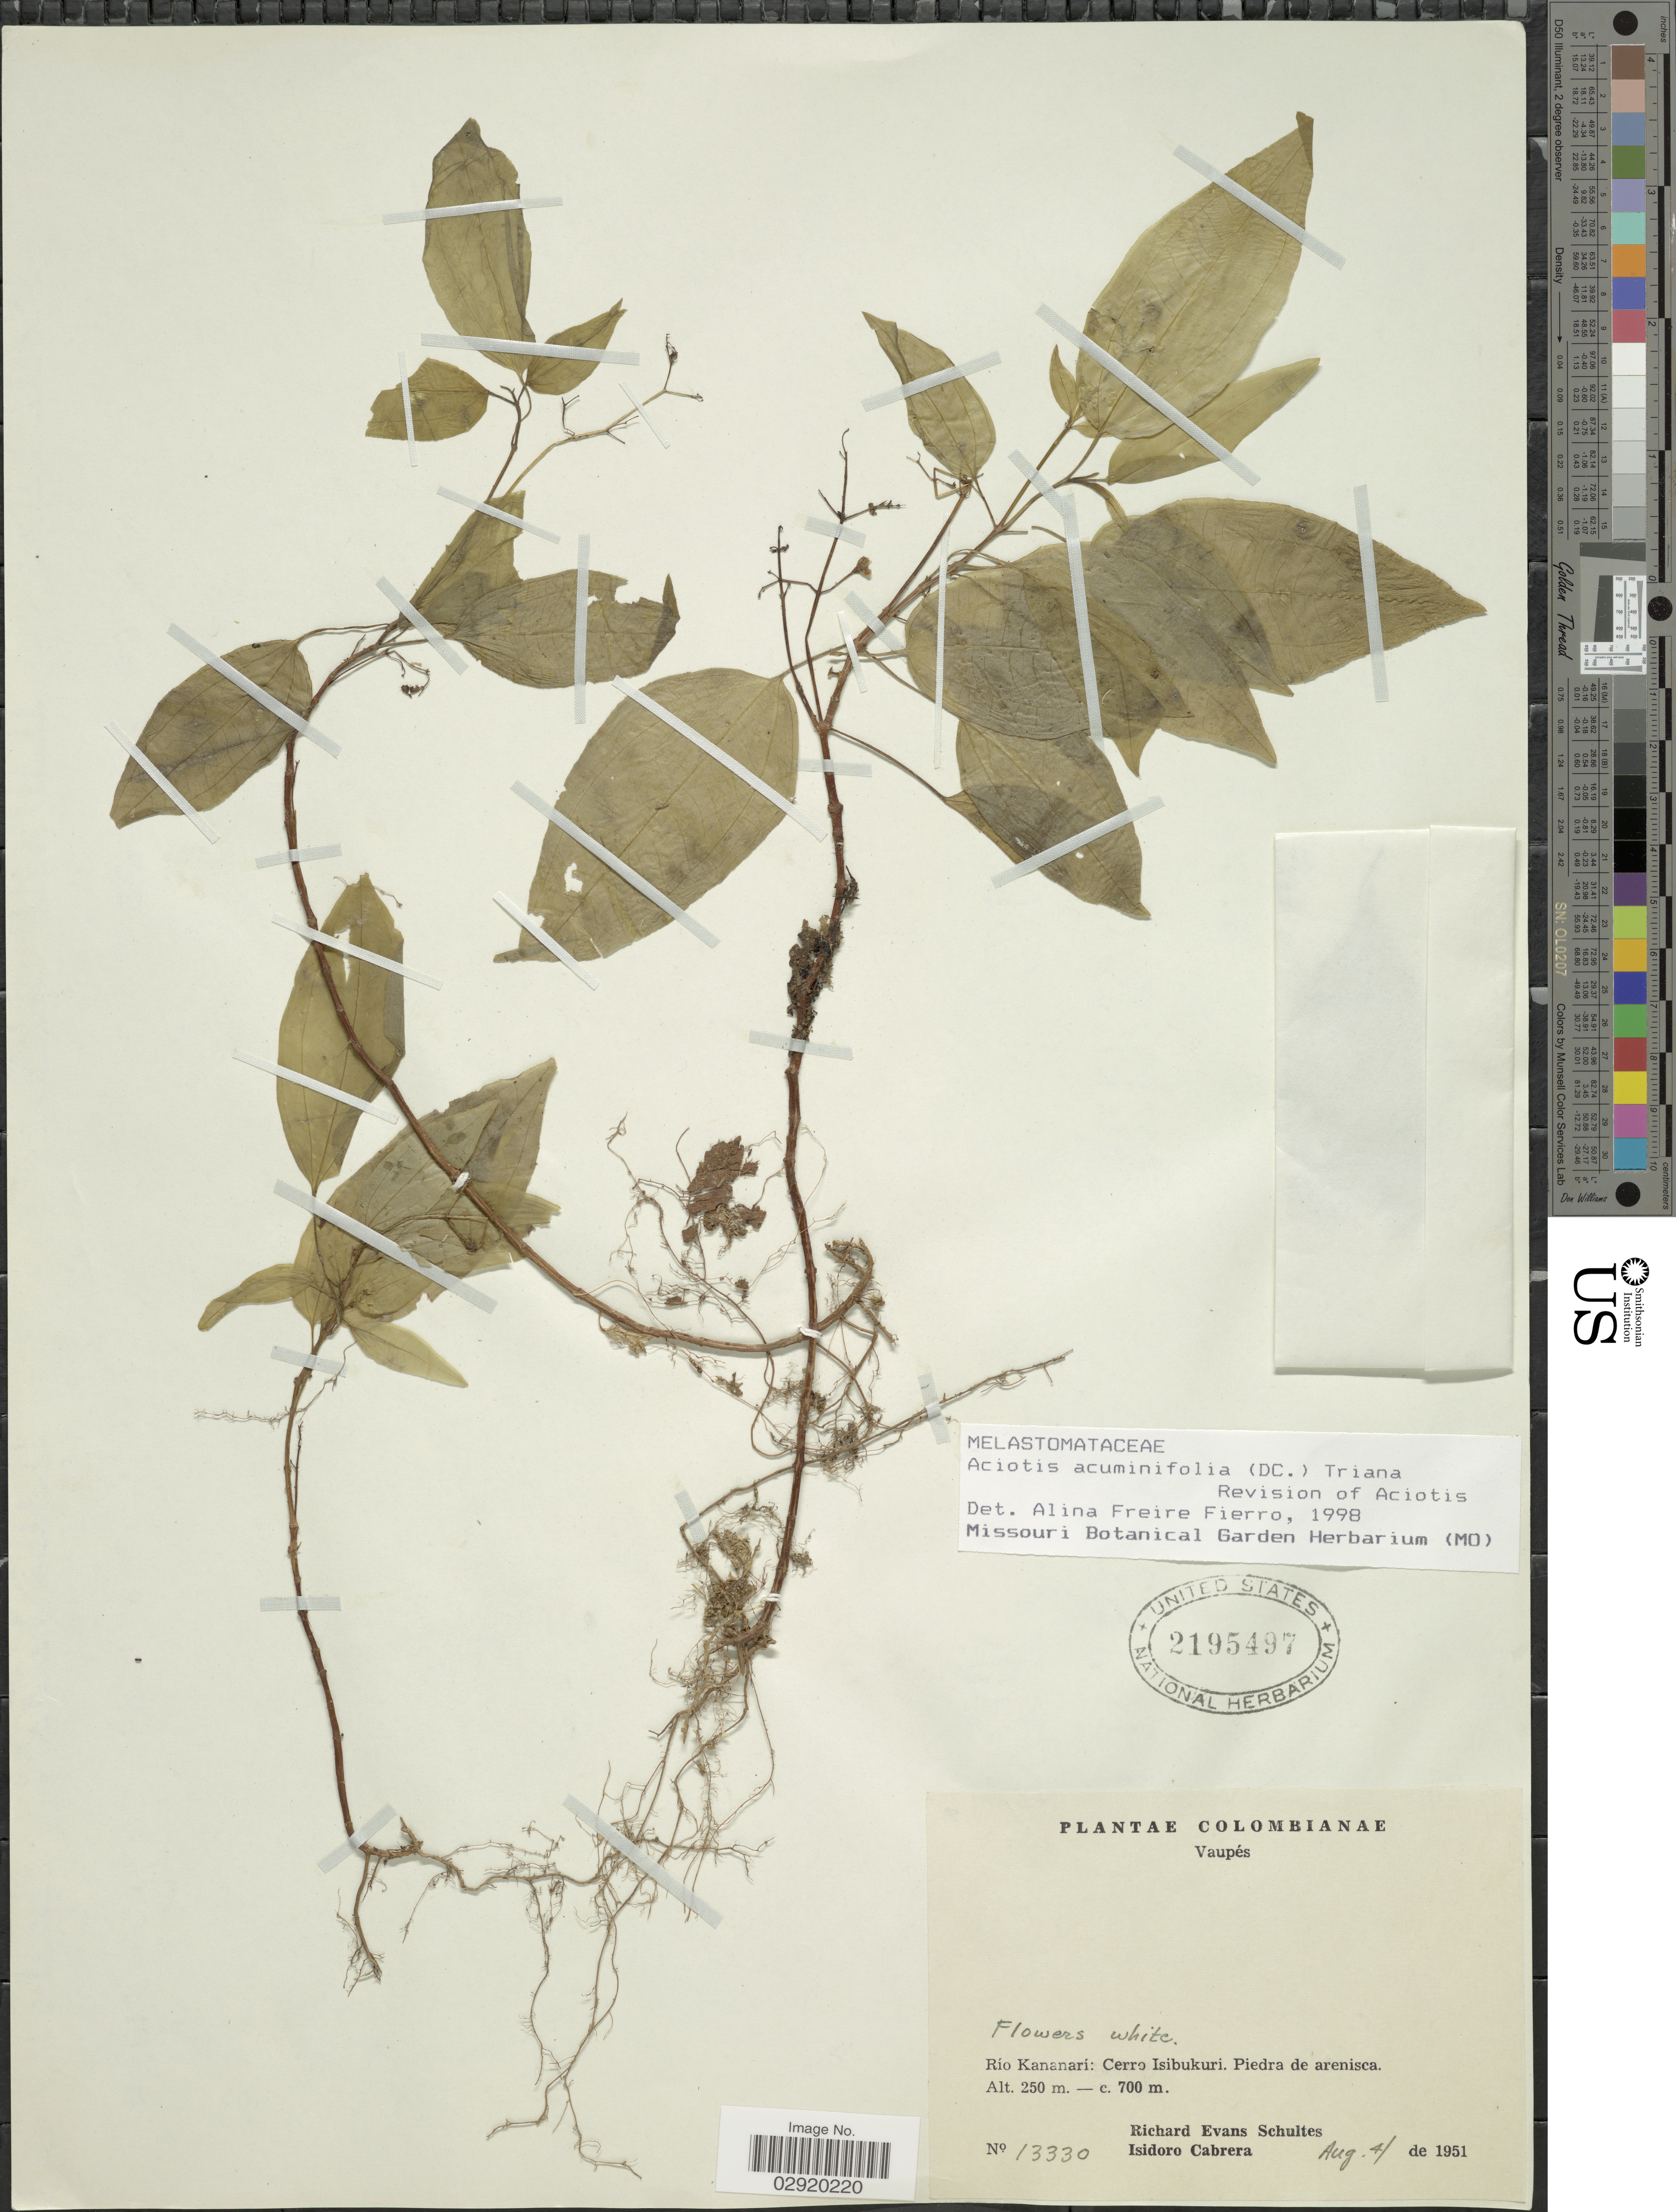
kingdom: Plantae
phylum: Tracheophyta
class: Magnoliopsida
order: Myrtales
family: Melastomataceae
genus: Aciotis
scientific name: Aciotis acuminifolia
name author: (Mart. ex DC.) Triana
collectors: R. E. Schultes & I. Cabrera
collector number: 13330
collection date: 1951-08-04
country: Colombia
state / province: Vaupés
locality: Río Kananarí: Cerro Isibukuri. Piedra de arenisca.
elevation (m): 250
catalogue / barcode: US 2195497